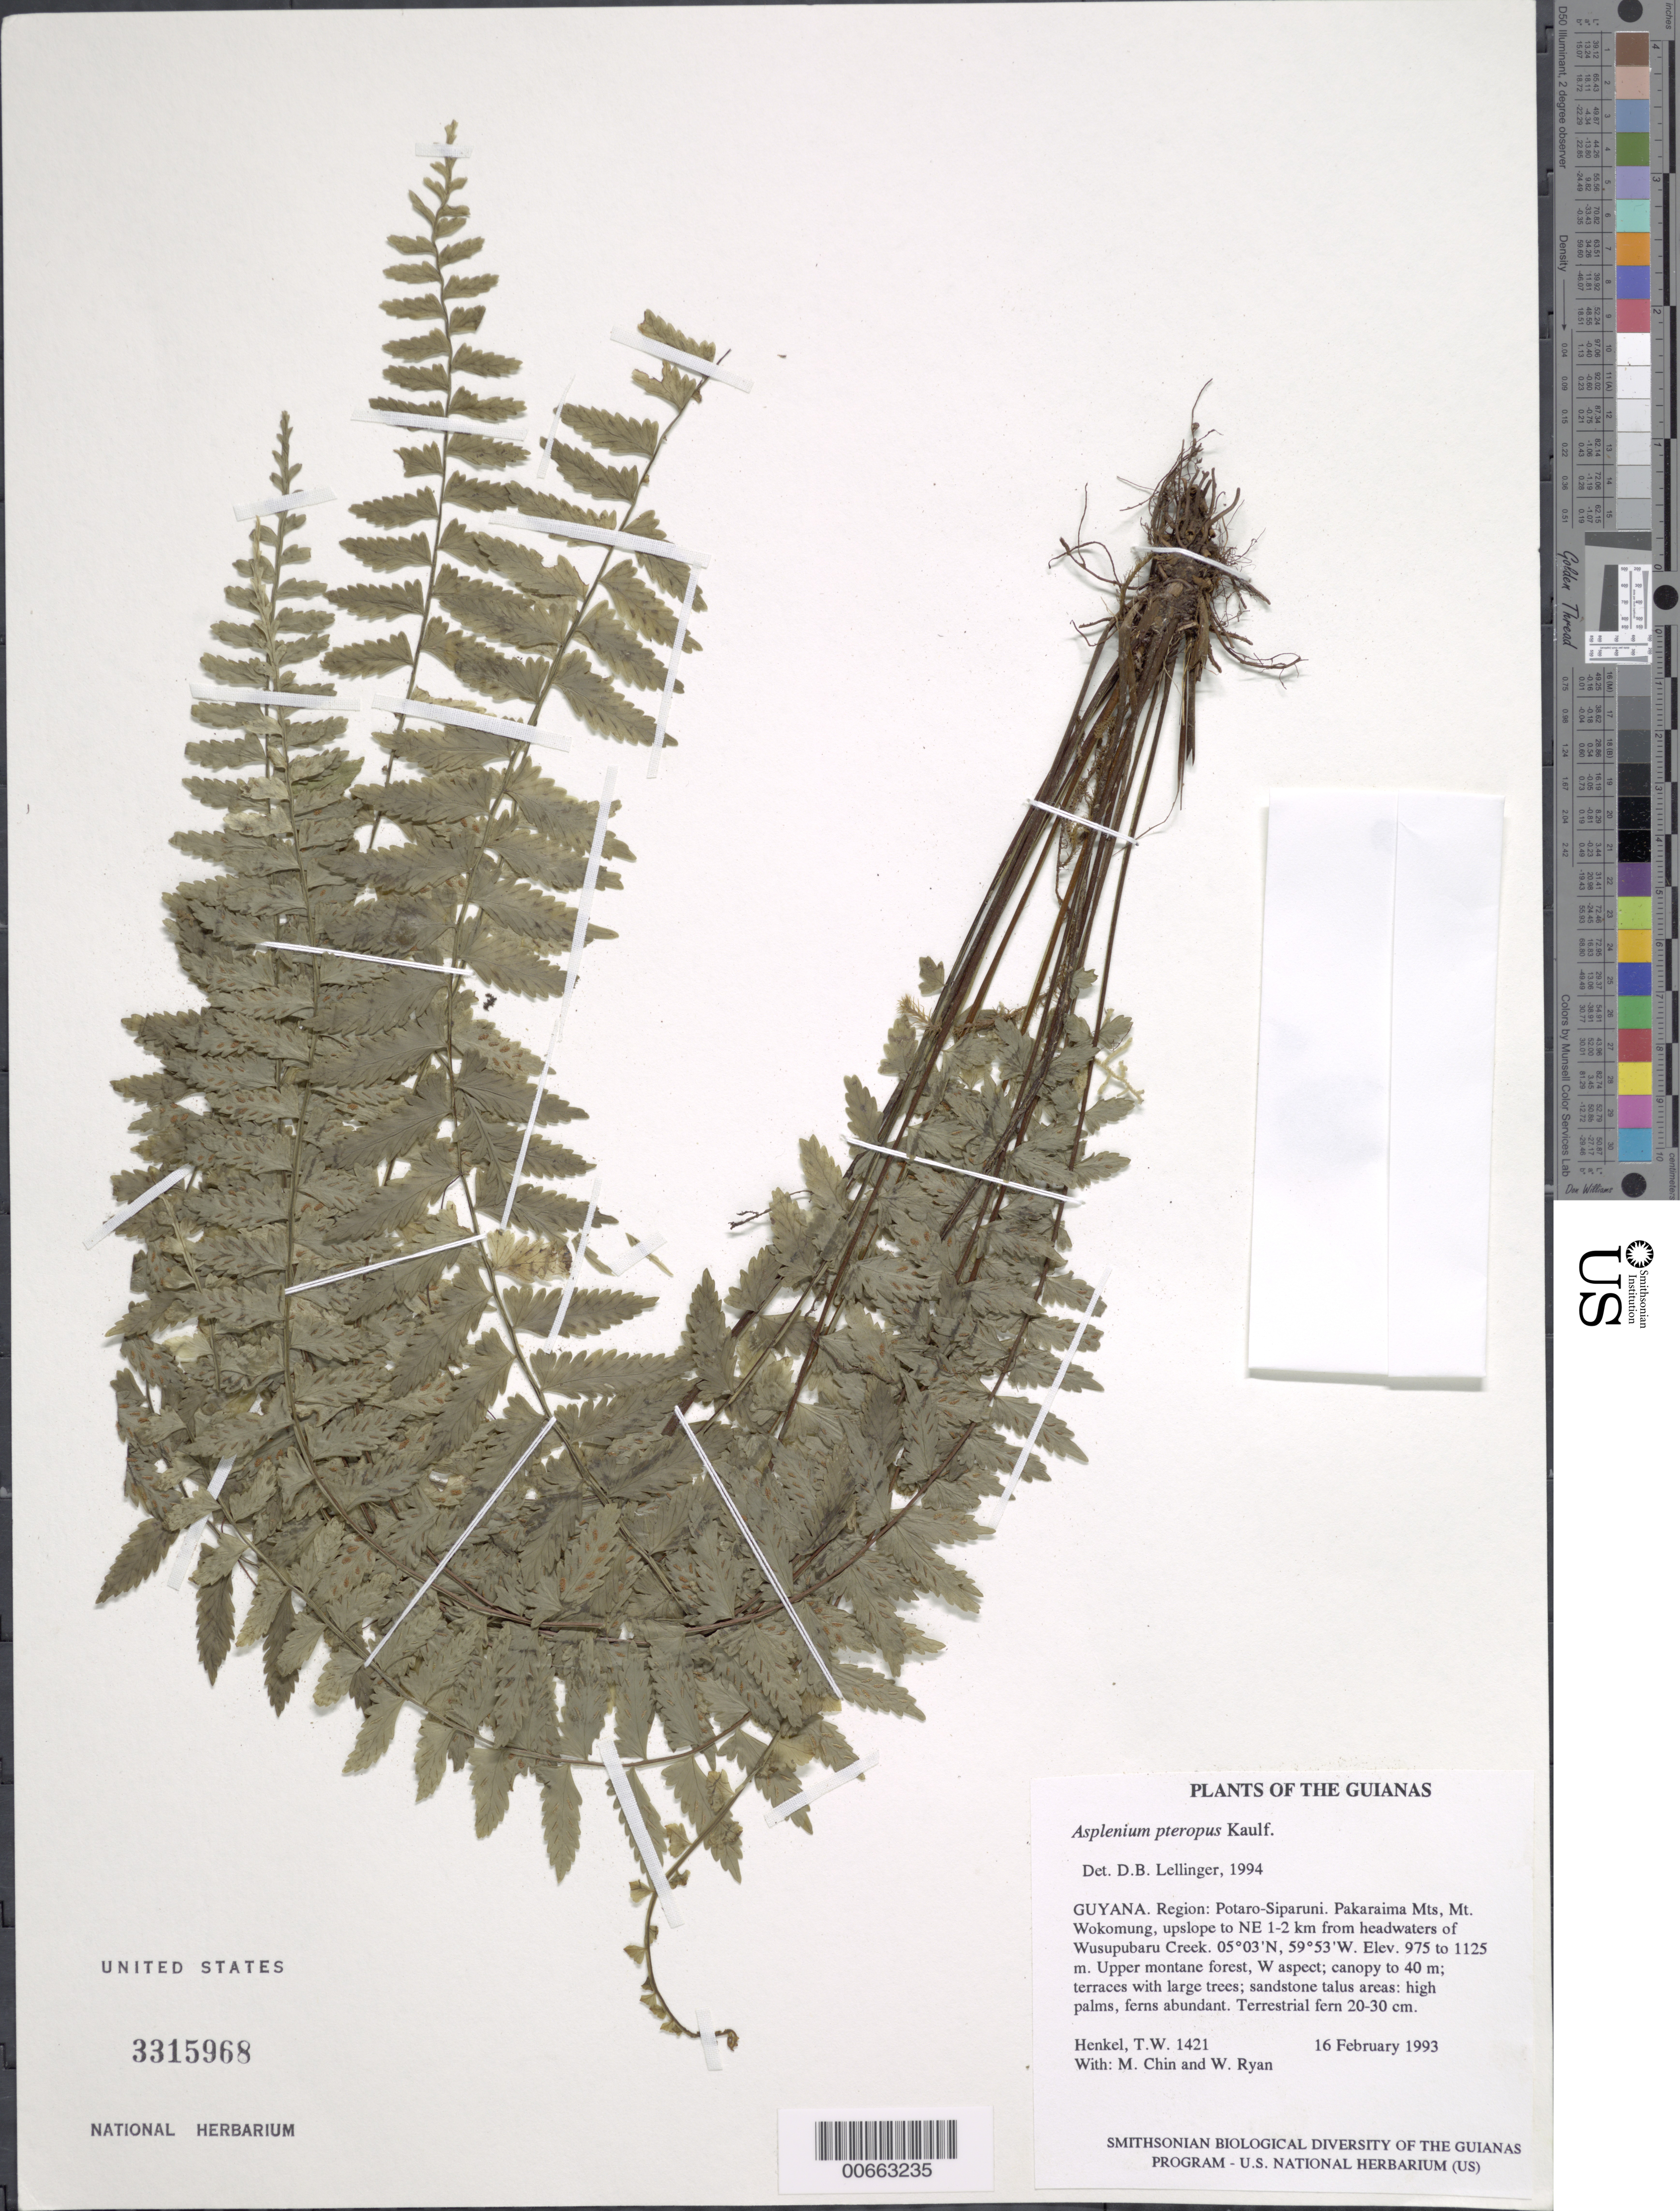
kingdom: Plantae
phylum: Tracheophyta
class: Polypodiopsida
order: Polypodiales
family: Aspleniaceae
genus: Asplenium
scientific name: Asplenium pteropus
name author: Kaulf.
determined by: Lellinger, David B., (BOT), Smithsonian Institution - National Museum of Natural History (UNITED STATES)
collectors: T. Henkel, M. Chin & W. Ryan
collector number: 1421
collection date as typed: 16 February 1993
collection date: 1993-02-16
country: Guyana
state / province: Potaro-Siparuni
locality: Pakaraima Mts, Mt. Wokomung, upslope to NE 1-2 km from headwaters of Wusupubaru Creek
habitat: Upper montane forest, W aspect; canopy to 40 m; terraces with large trees; sandstone talus areas: high palms, ferns abundant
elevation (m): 975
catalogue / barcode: US 3315968